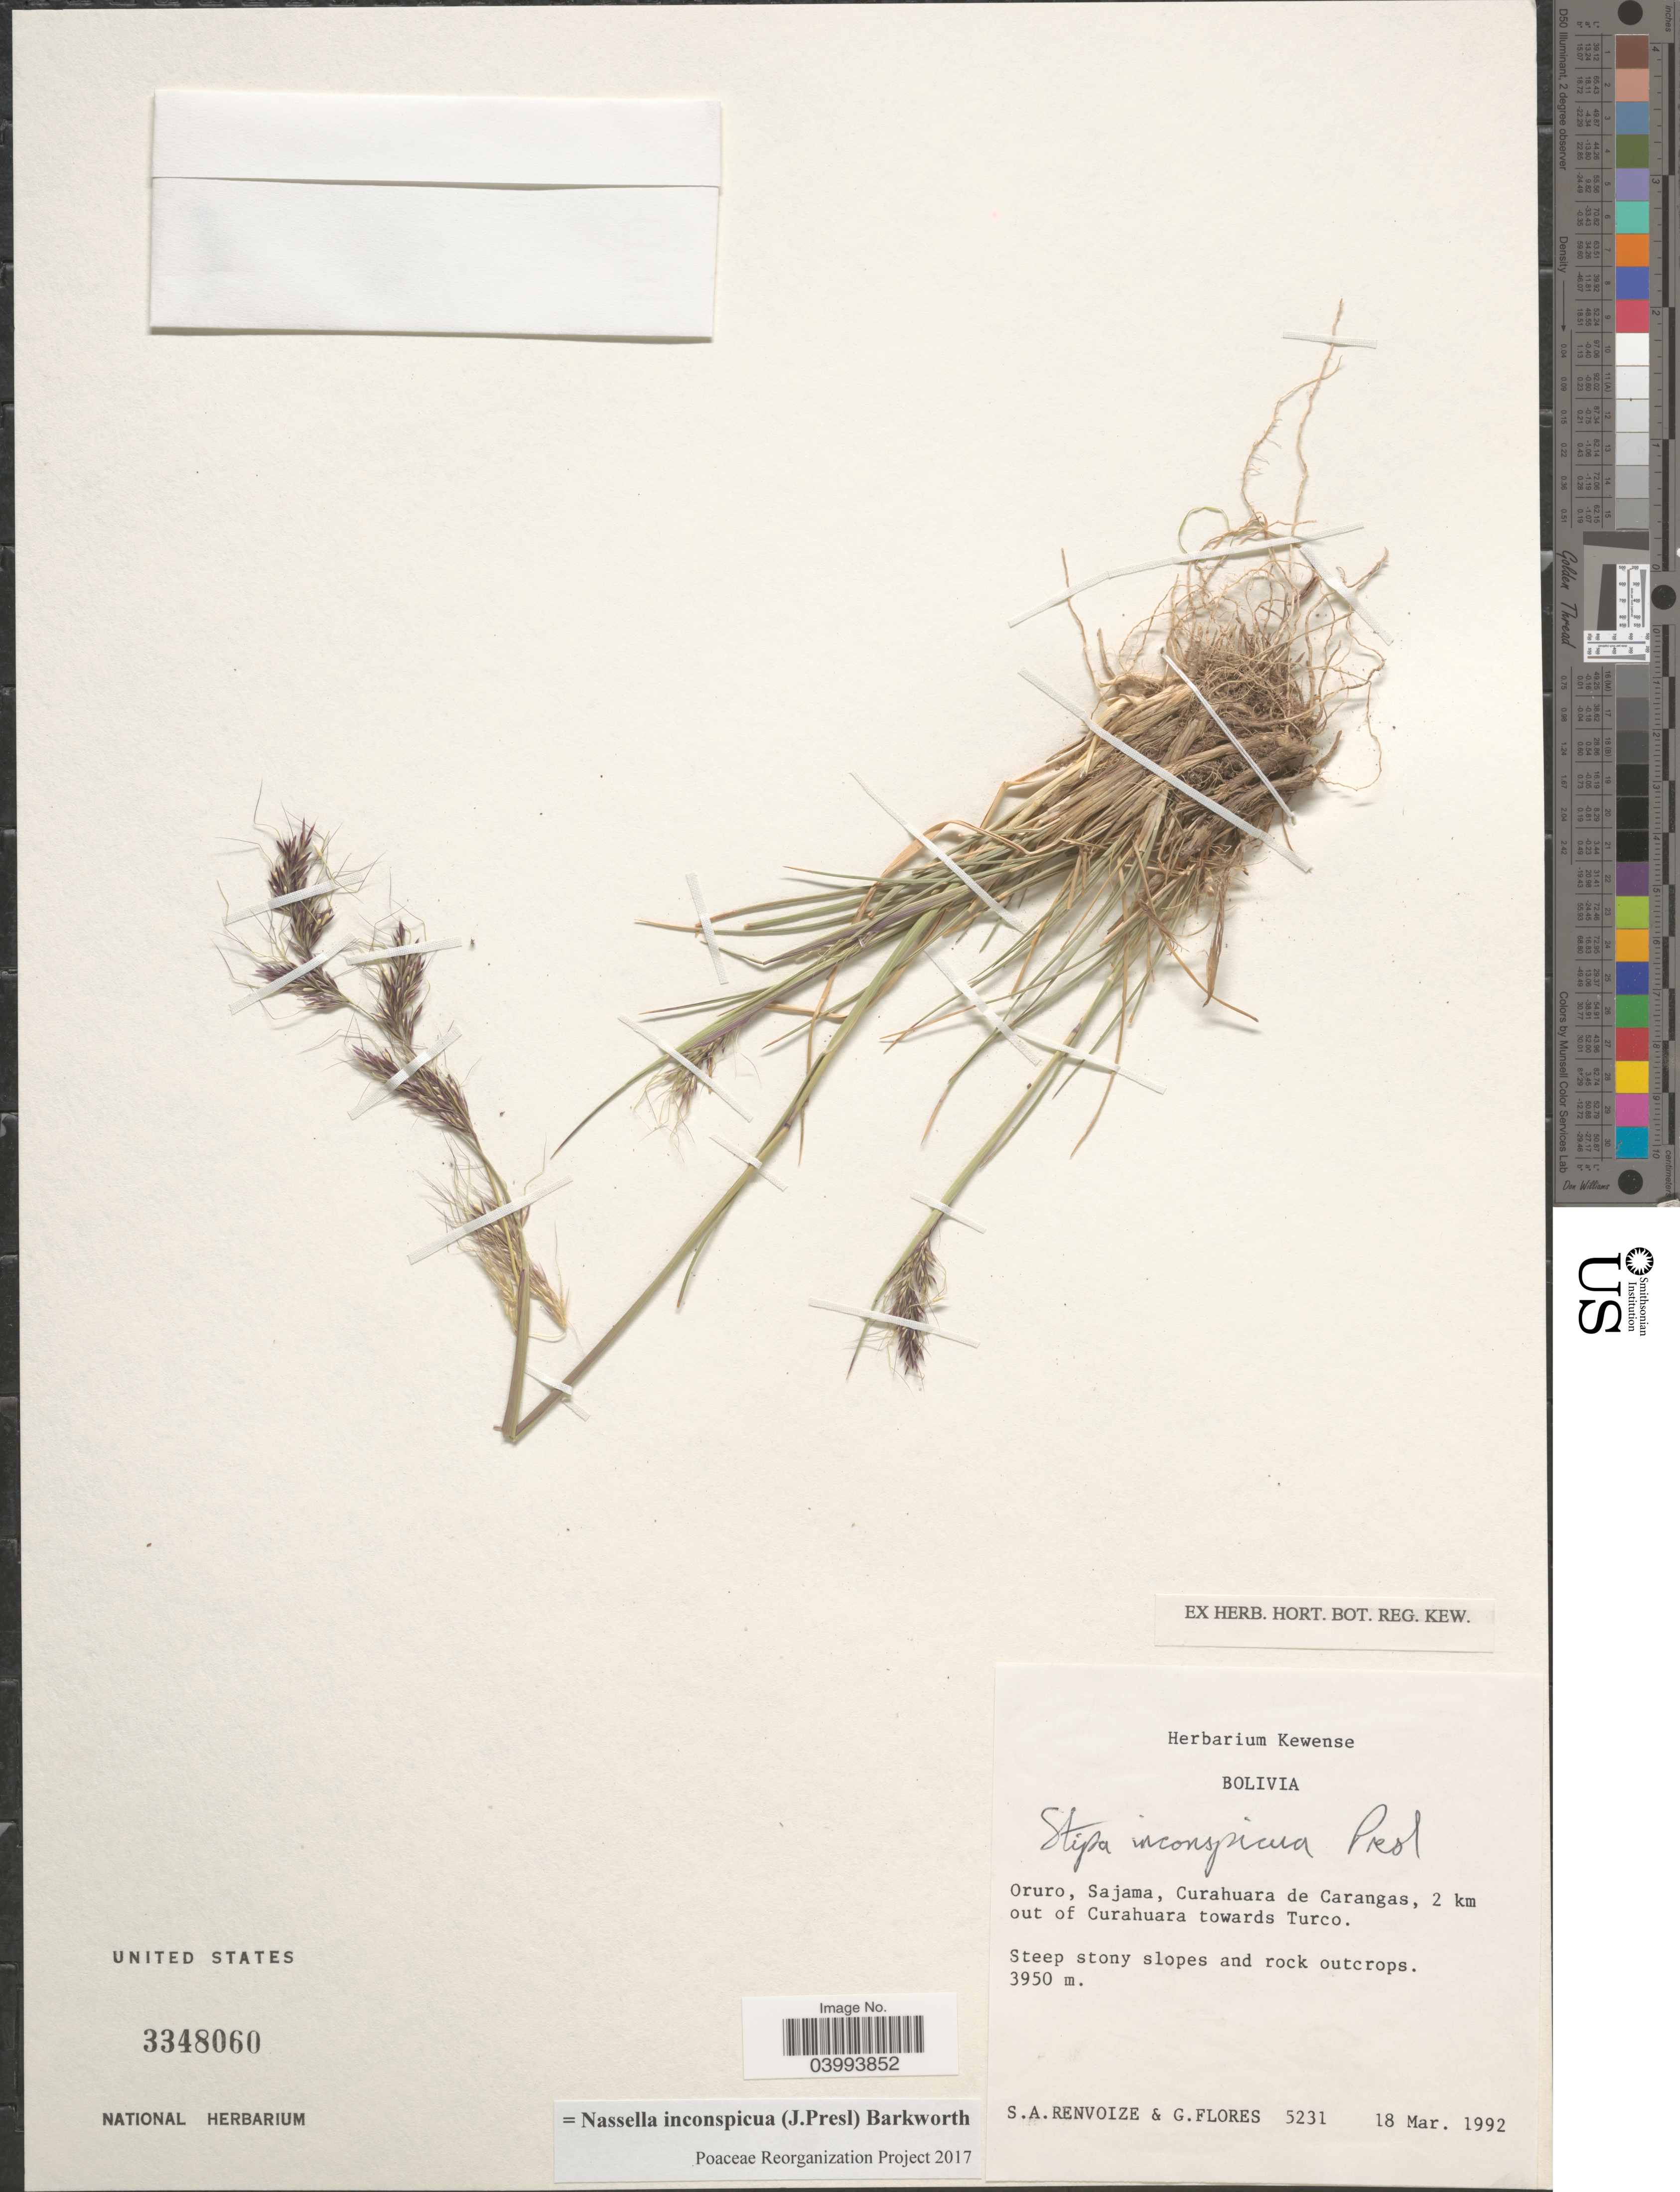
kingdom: Plantae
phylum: Tracheophyta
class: Liliopsida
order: Poales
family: Poaceae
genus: Nassella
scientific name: Nassella inconspicua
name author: (J. Presl) Barkworth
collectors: S. A. Renvoize & G. Flores F.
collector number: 5231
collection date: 1992-03-18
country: Bolivia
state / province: Oruro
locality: Sajama, Curahuara de Carangas, 2 km out of Curahuara towards Turco.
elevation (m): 3950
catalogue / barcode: US 3348060